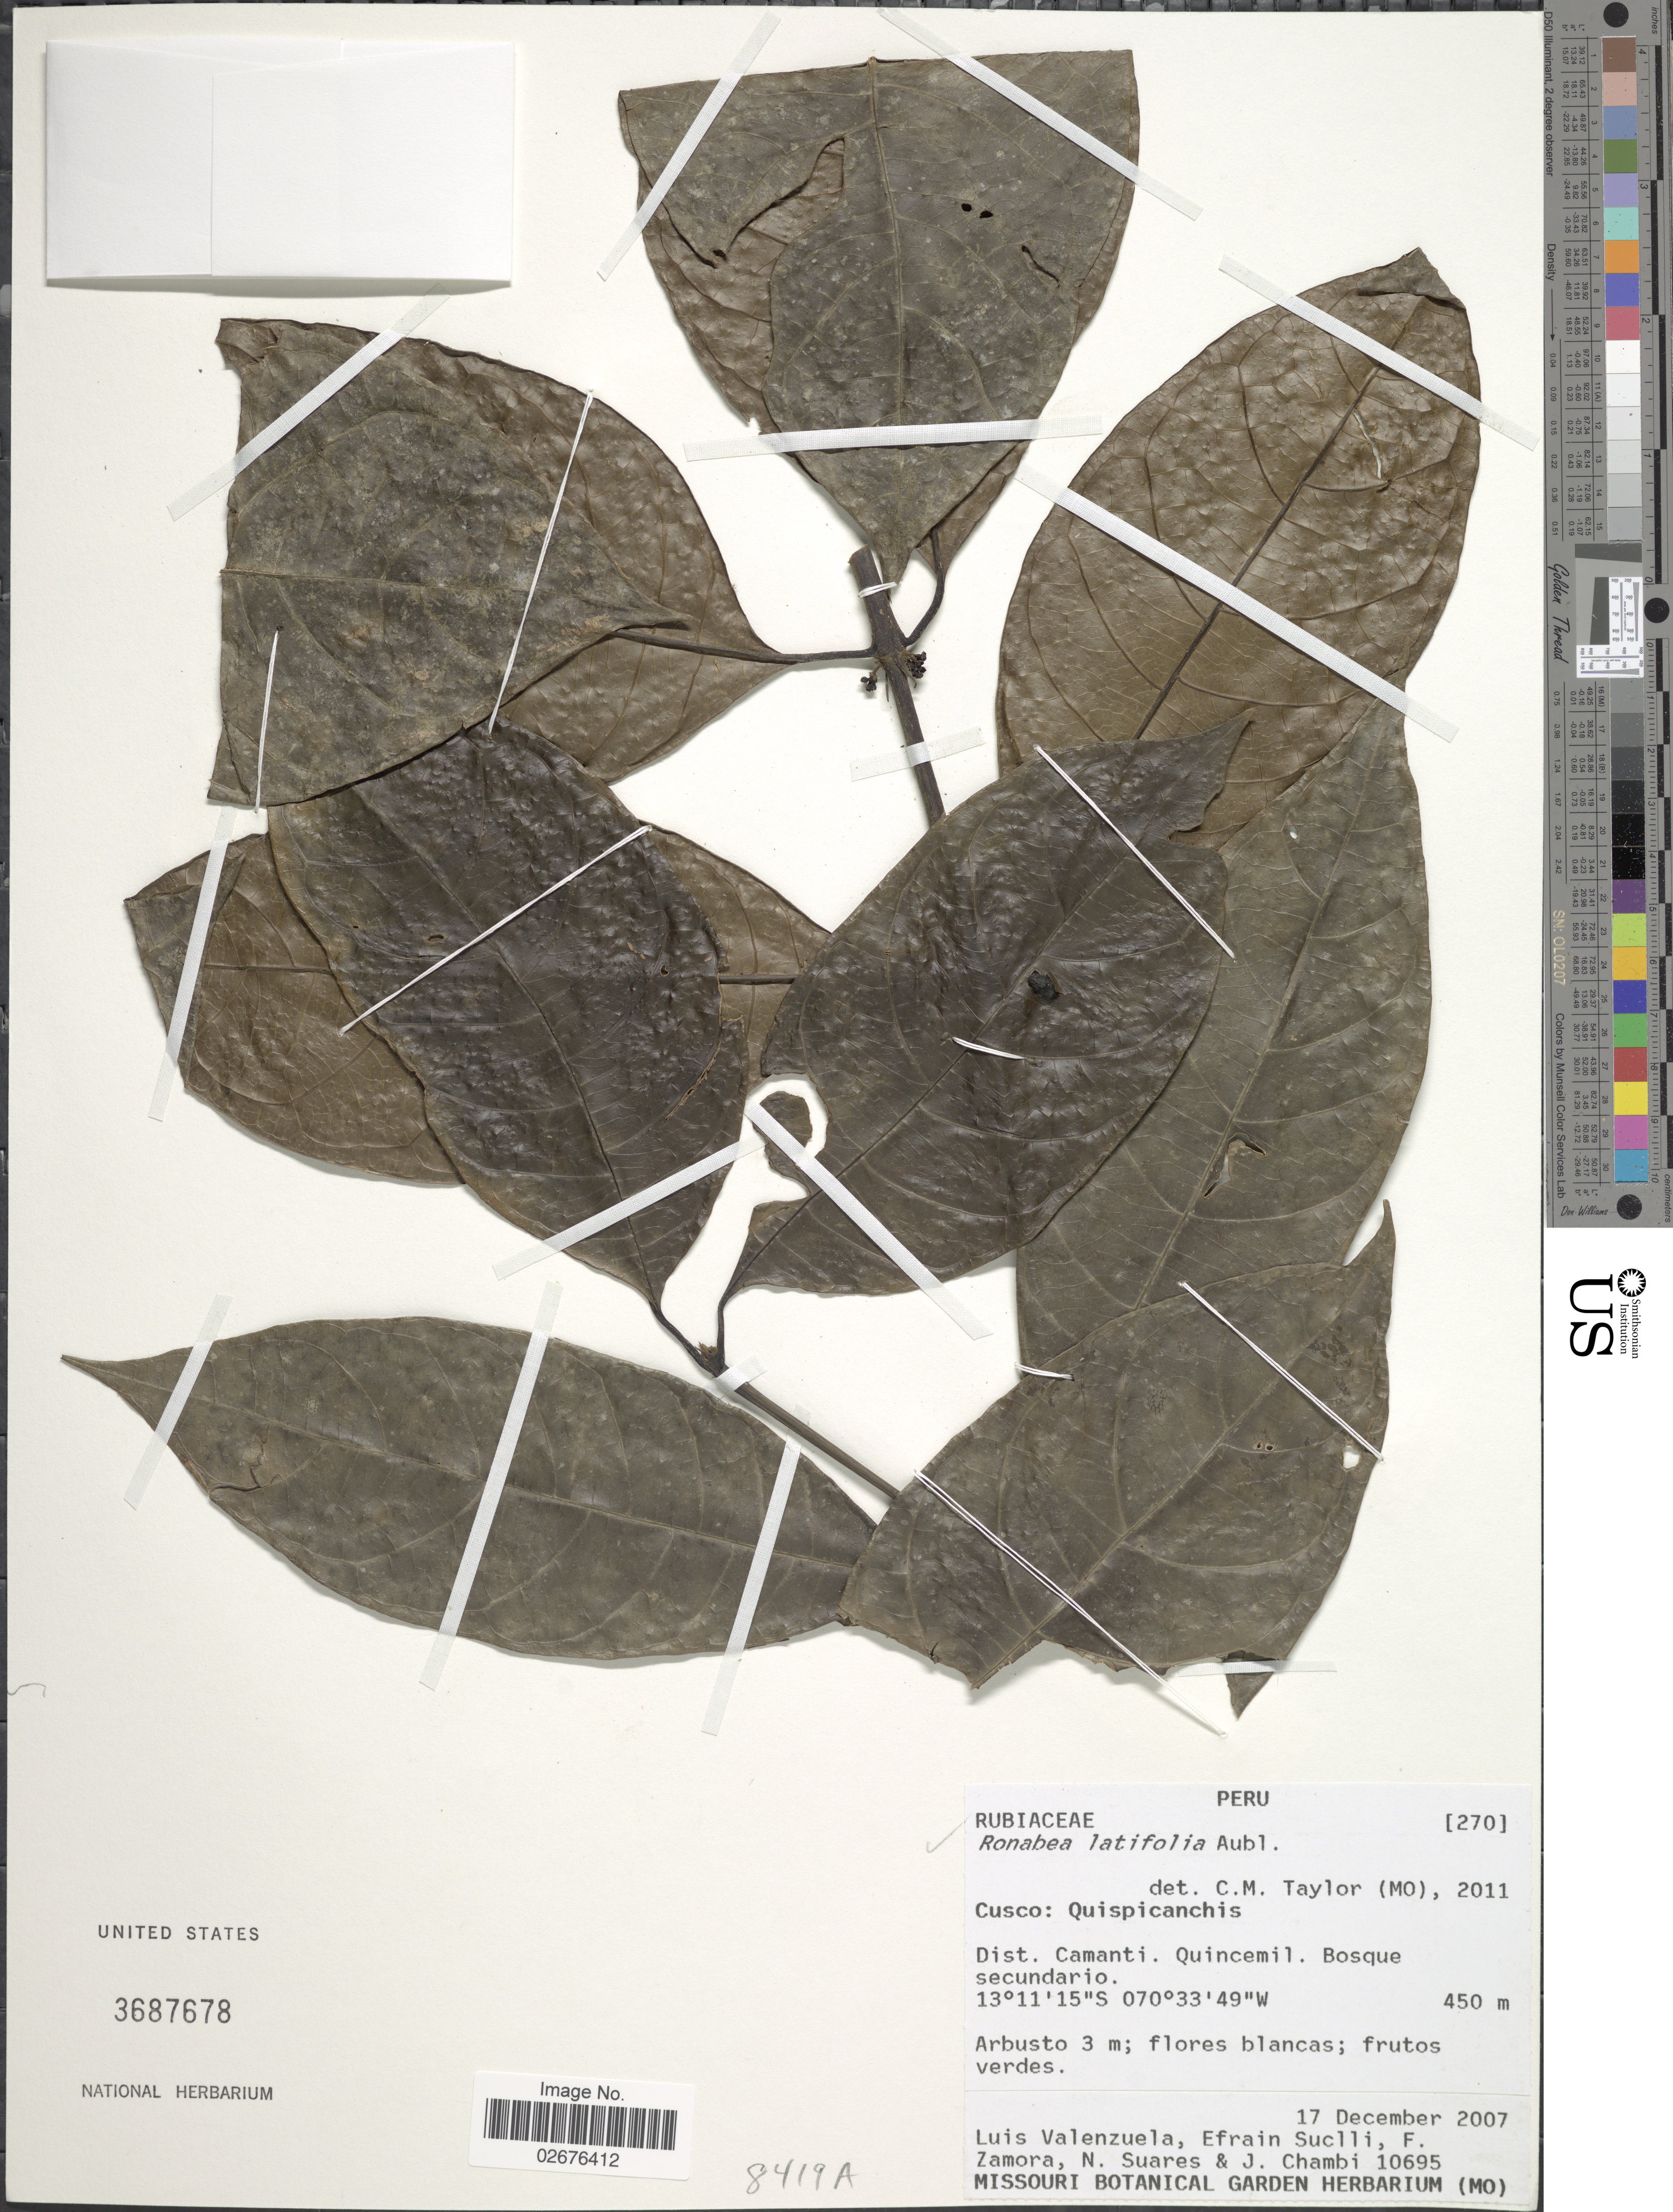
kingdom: Plantae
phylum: Tracheophyta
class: Magnoliopsida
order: Gentianales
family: Rubiaceae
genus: Ronabea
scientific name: Ronabea latifolia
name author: Aubl.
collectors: L. Valenzuela, E. Suclli, F. Zamora, N. Suares & J. Chambi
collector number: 10695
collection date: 2007-12-17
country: Peru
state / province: Cusco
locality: Quispicanchis, Dist. Camanti, Quincemil, Bosque secundario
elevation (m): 450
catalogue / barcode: US 3687678